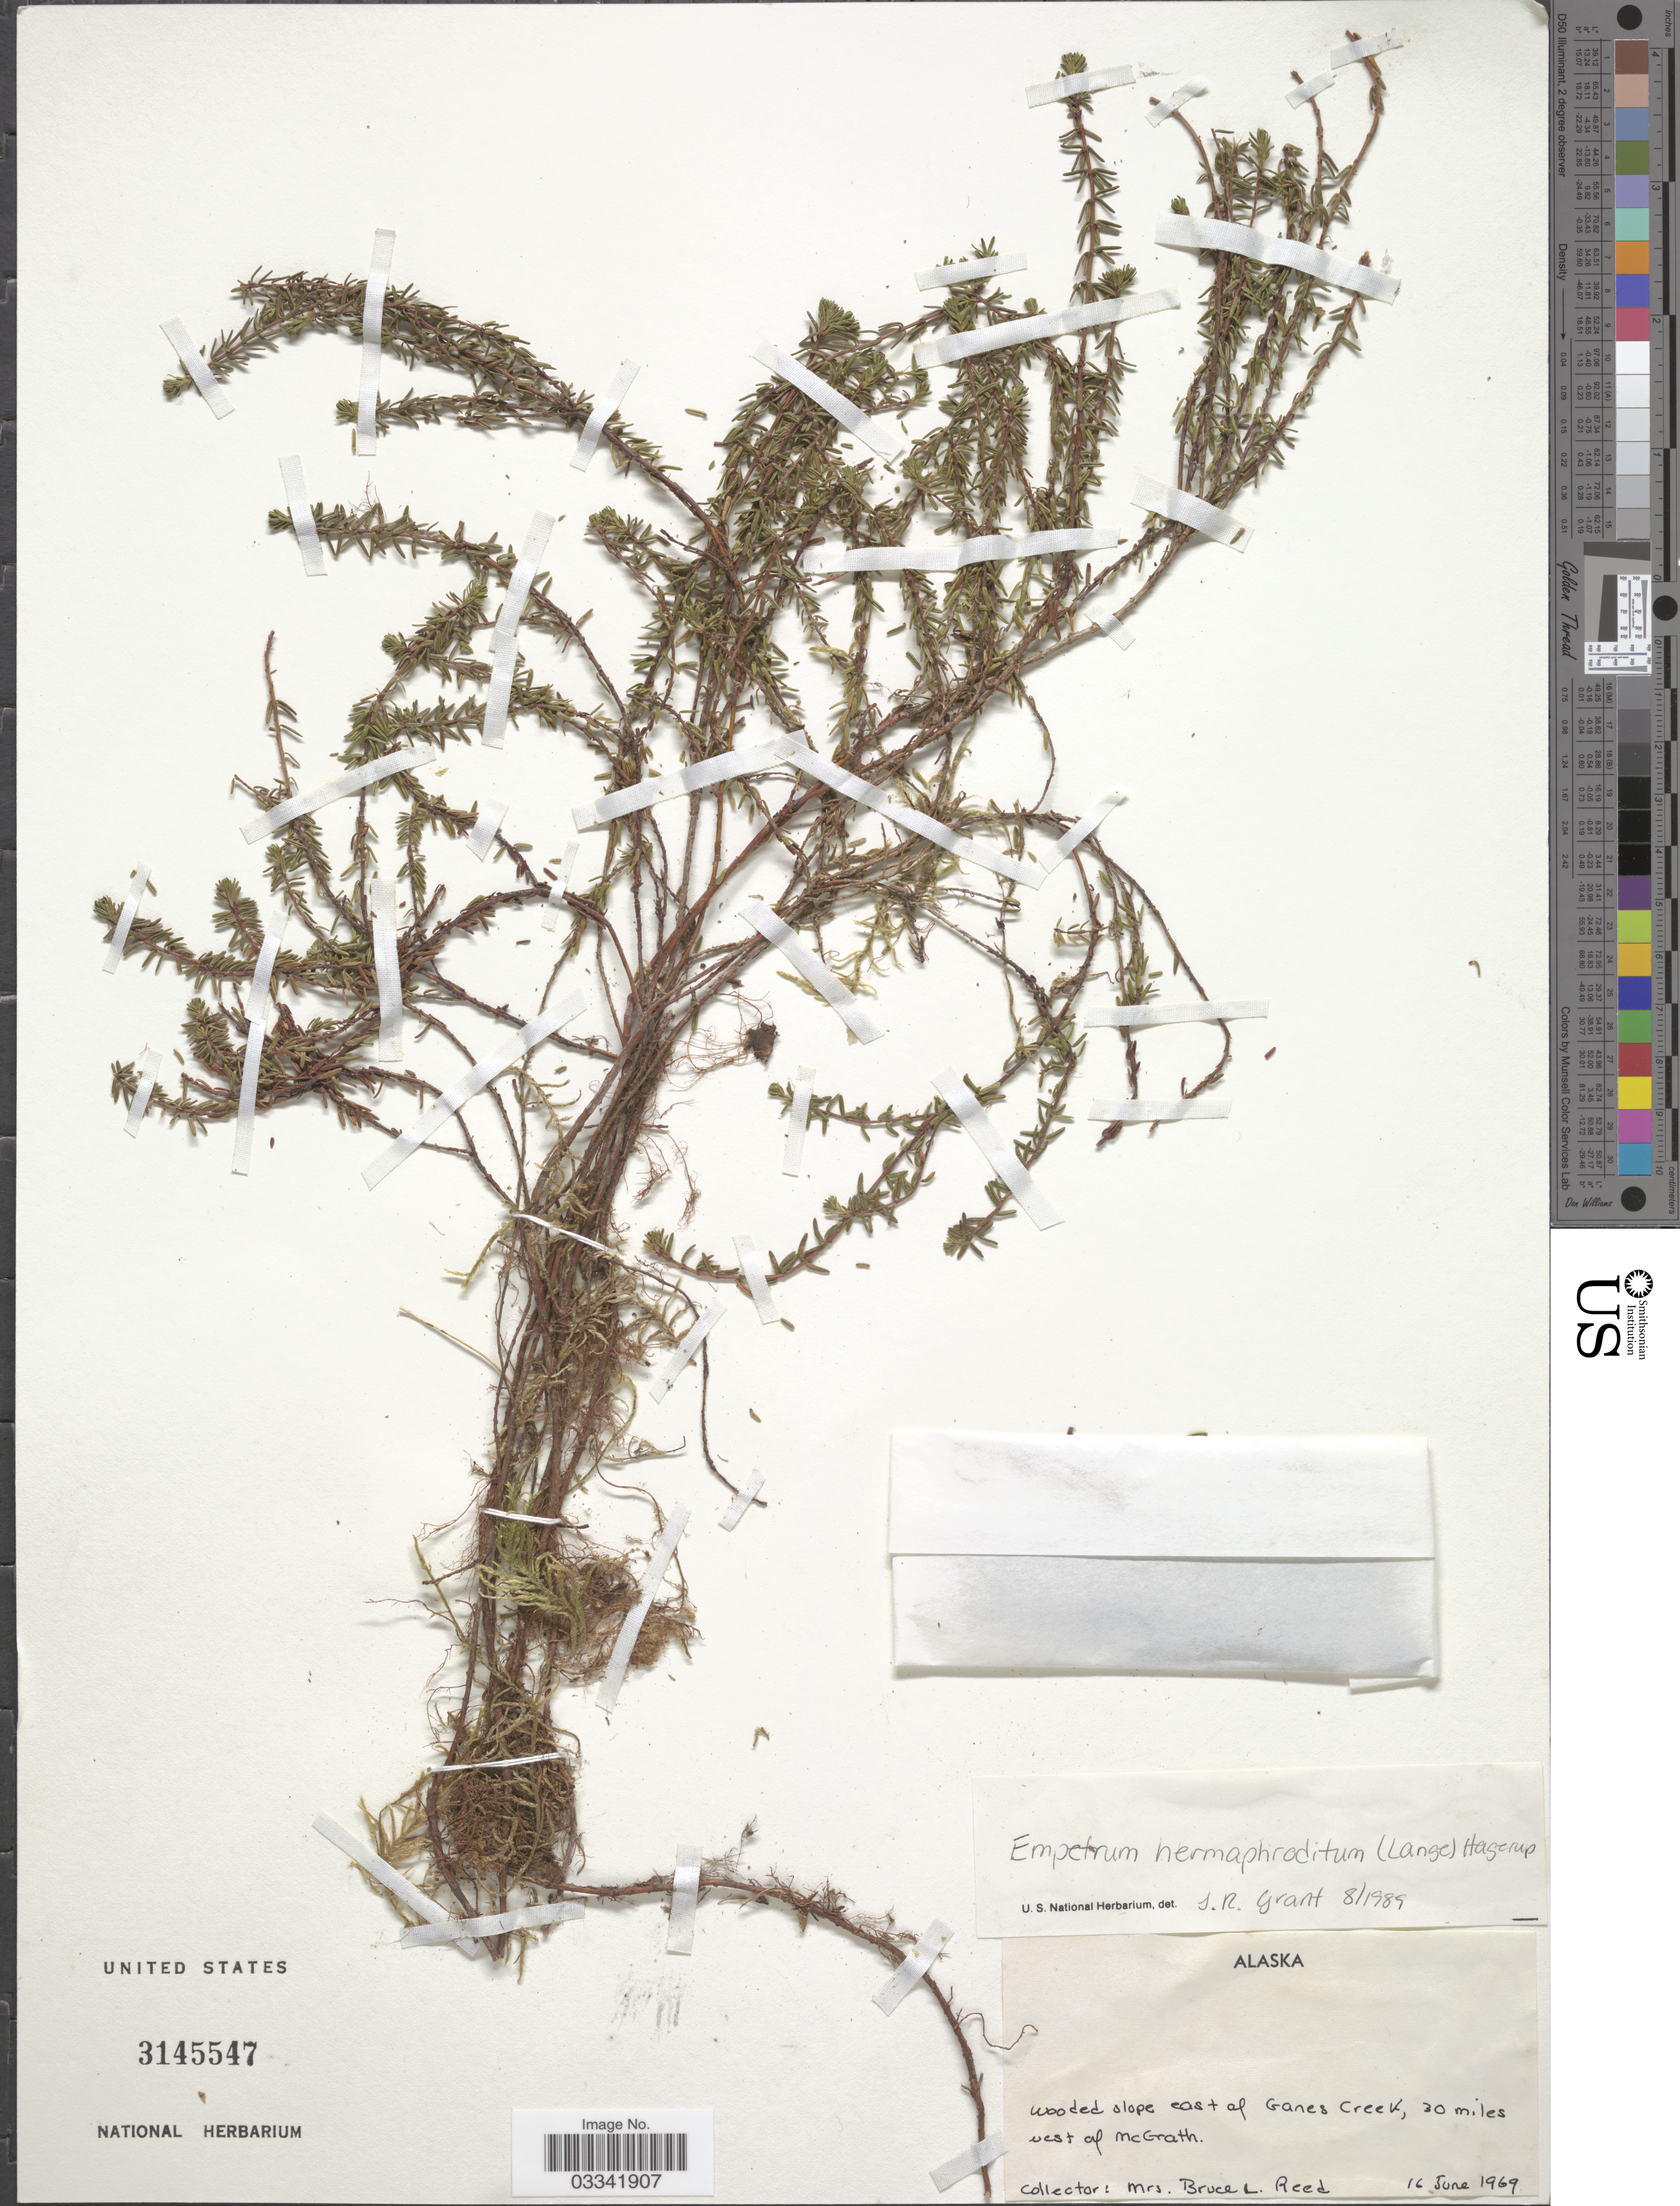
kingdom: Plantae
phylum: Tracheophyta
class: Magnoliopsida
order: Ericales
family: Ericaceae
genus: Empetrum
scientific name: Empetrum nigrum subsp. hermaphroditum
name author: (Hagerup) Böcher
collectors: B. Reed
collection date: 1969-06-16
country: United States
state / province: Alaska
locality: Wooded slope east of Ganes Creek, 30 miles west of McGrath.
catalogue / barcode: US 3145547